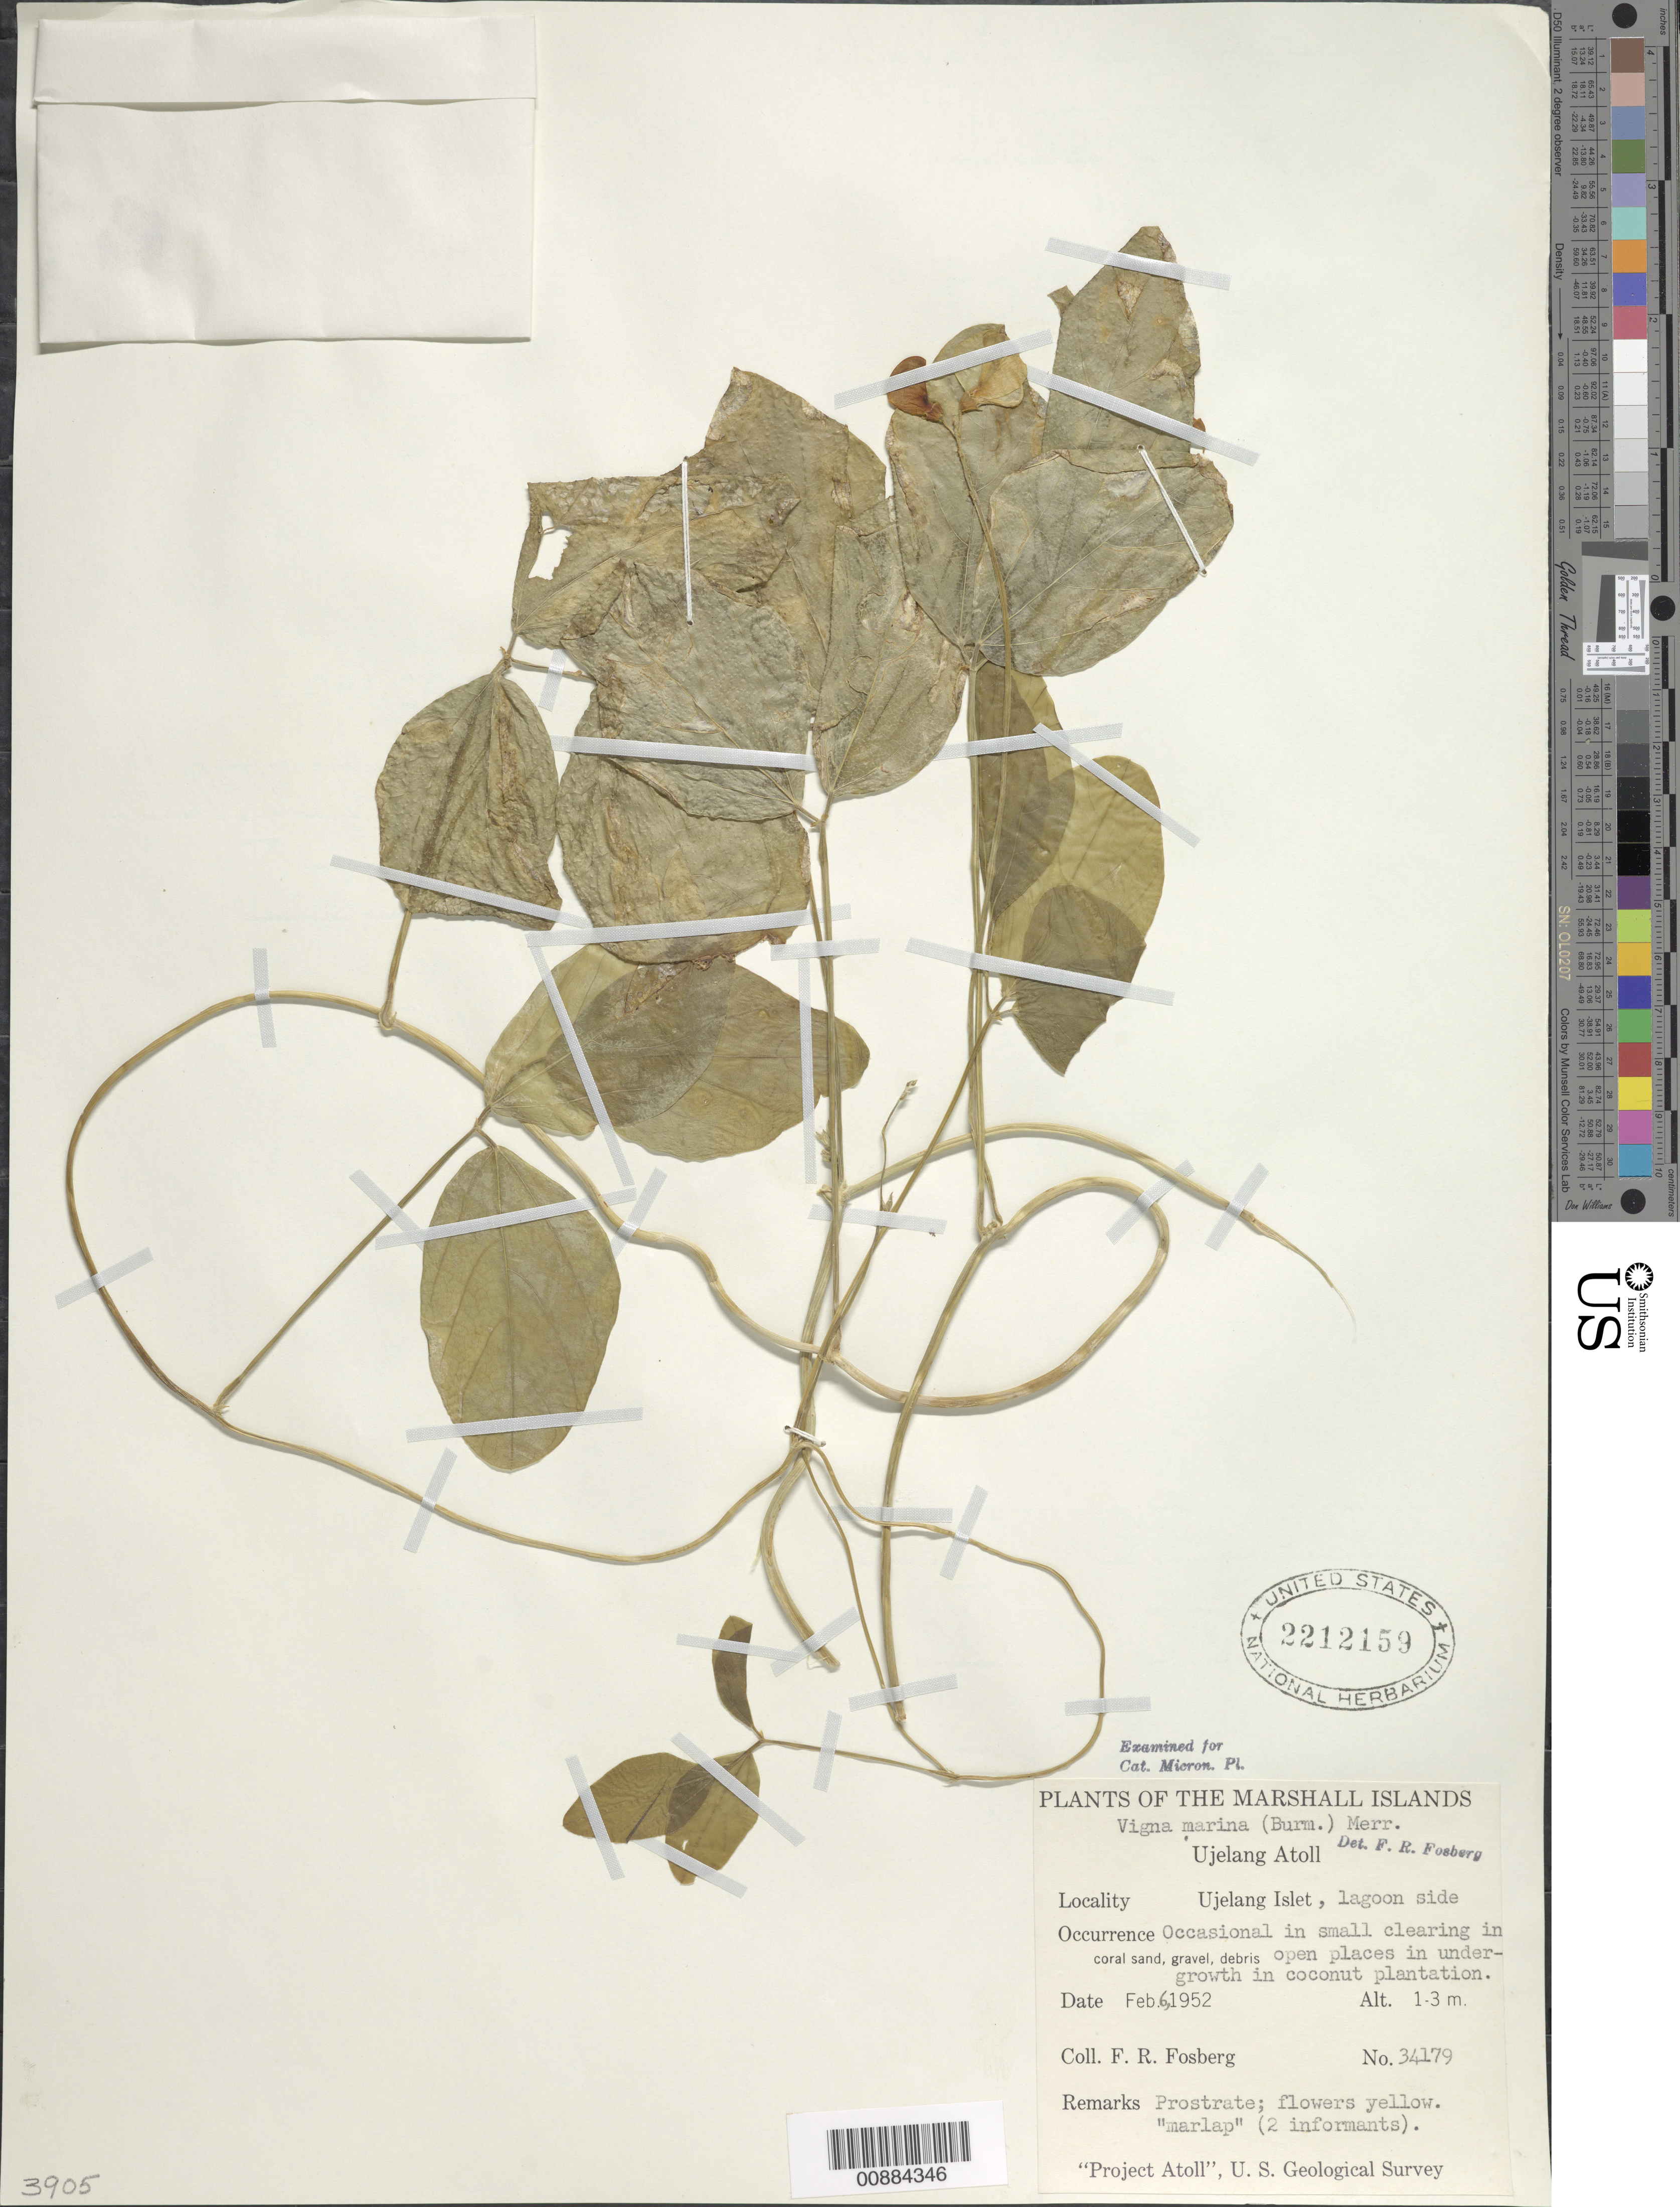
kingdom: Plantae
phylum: Tracheophyta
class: Magnoliopsida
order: Fabales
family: Fabaceae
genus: Vigna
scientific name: Vigna marina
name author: (Burm.) Merr.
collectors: F. R. Fosberg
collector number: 34179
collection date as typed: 06 Feb 1952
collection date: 1952-02-06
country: Marshall Islands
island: Ujelang Atoll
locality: Ujelang Islet, lagoon side. Open places in undergrowth in coconut plantation.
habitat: In small clearing coral sand, gravel, debris.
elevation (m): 1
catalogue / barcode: US 2212159